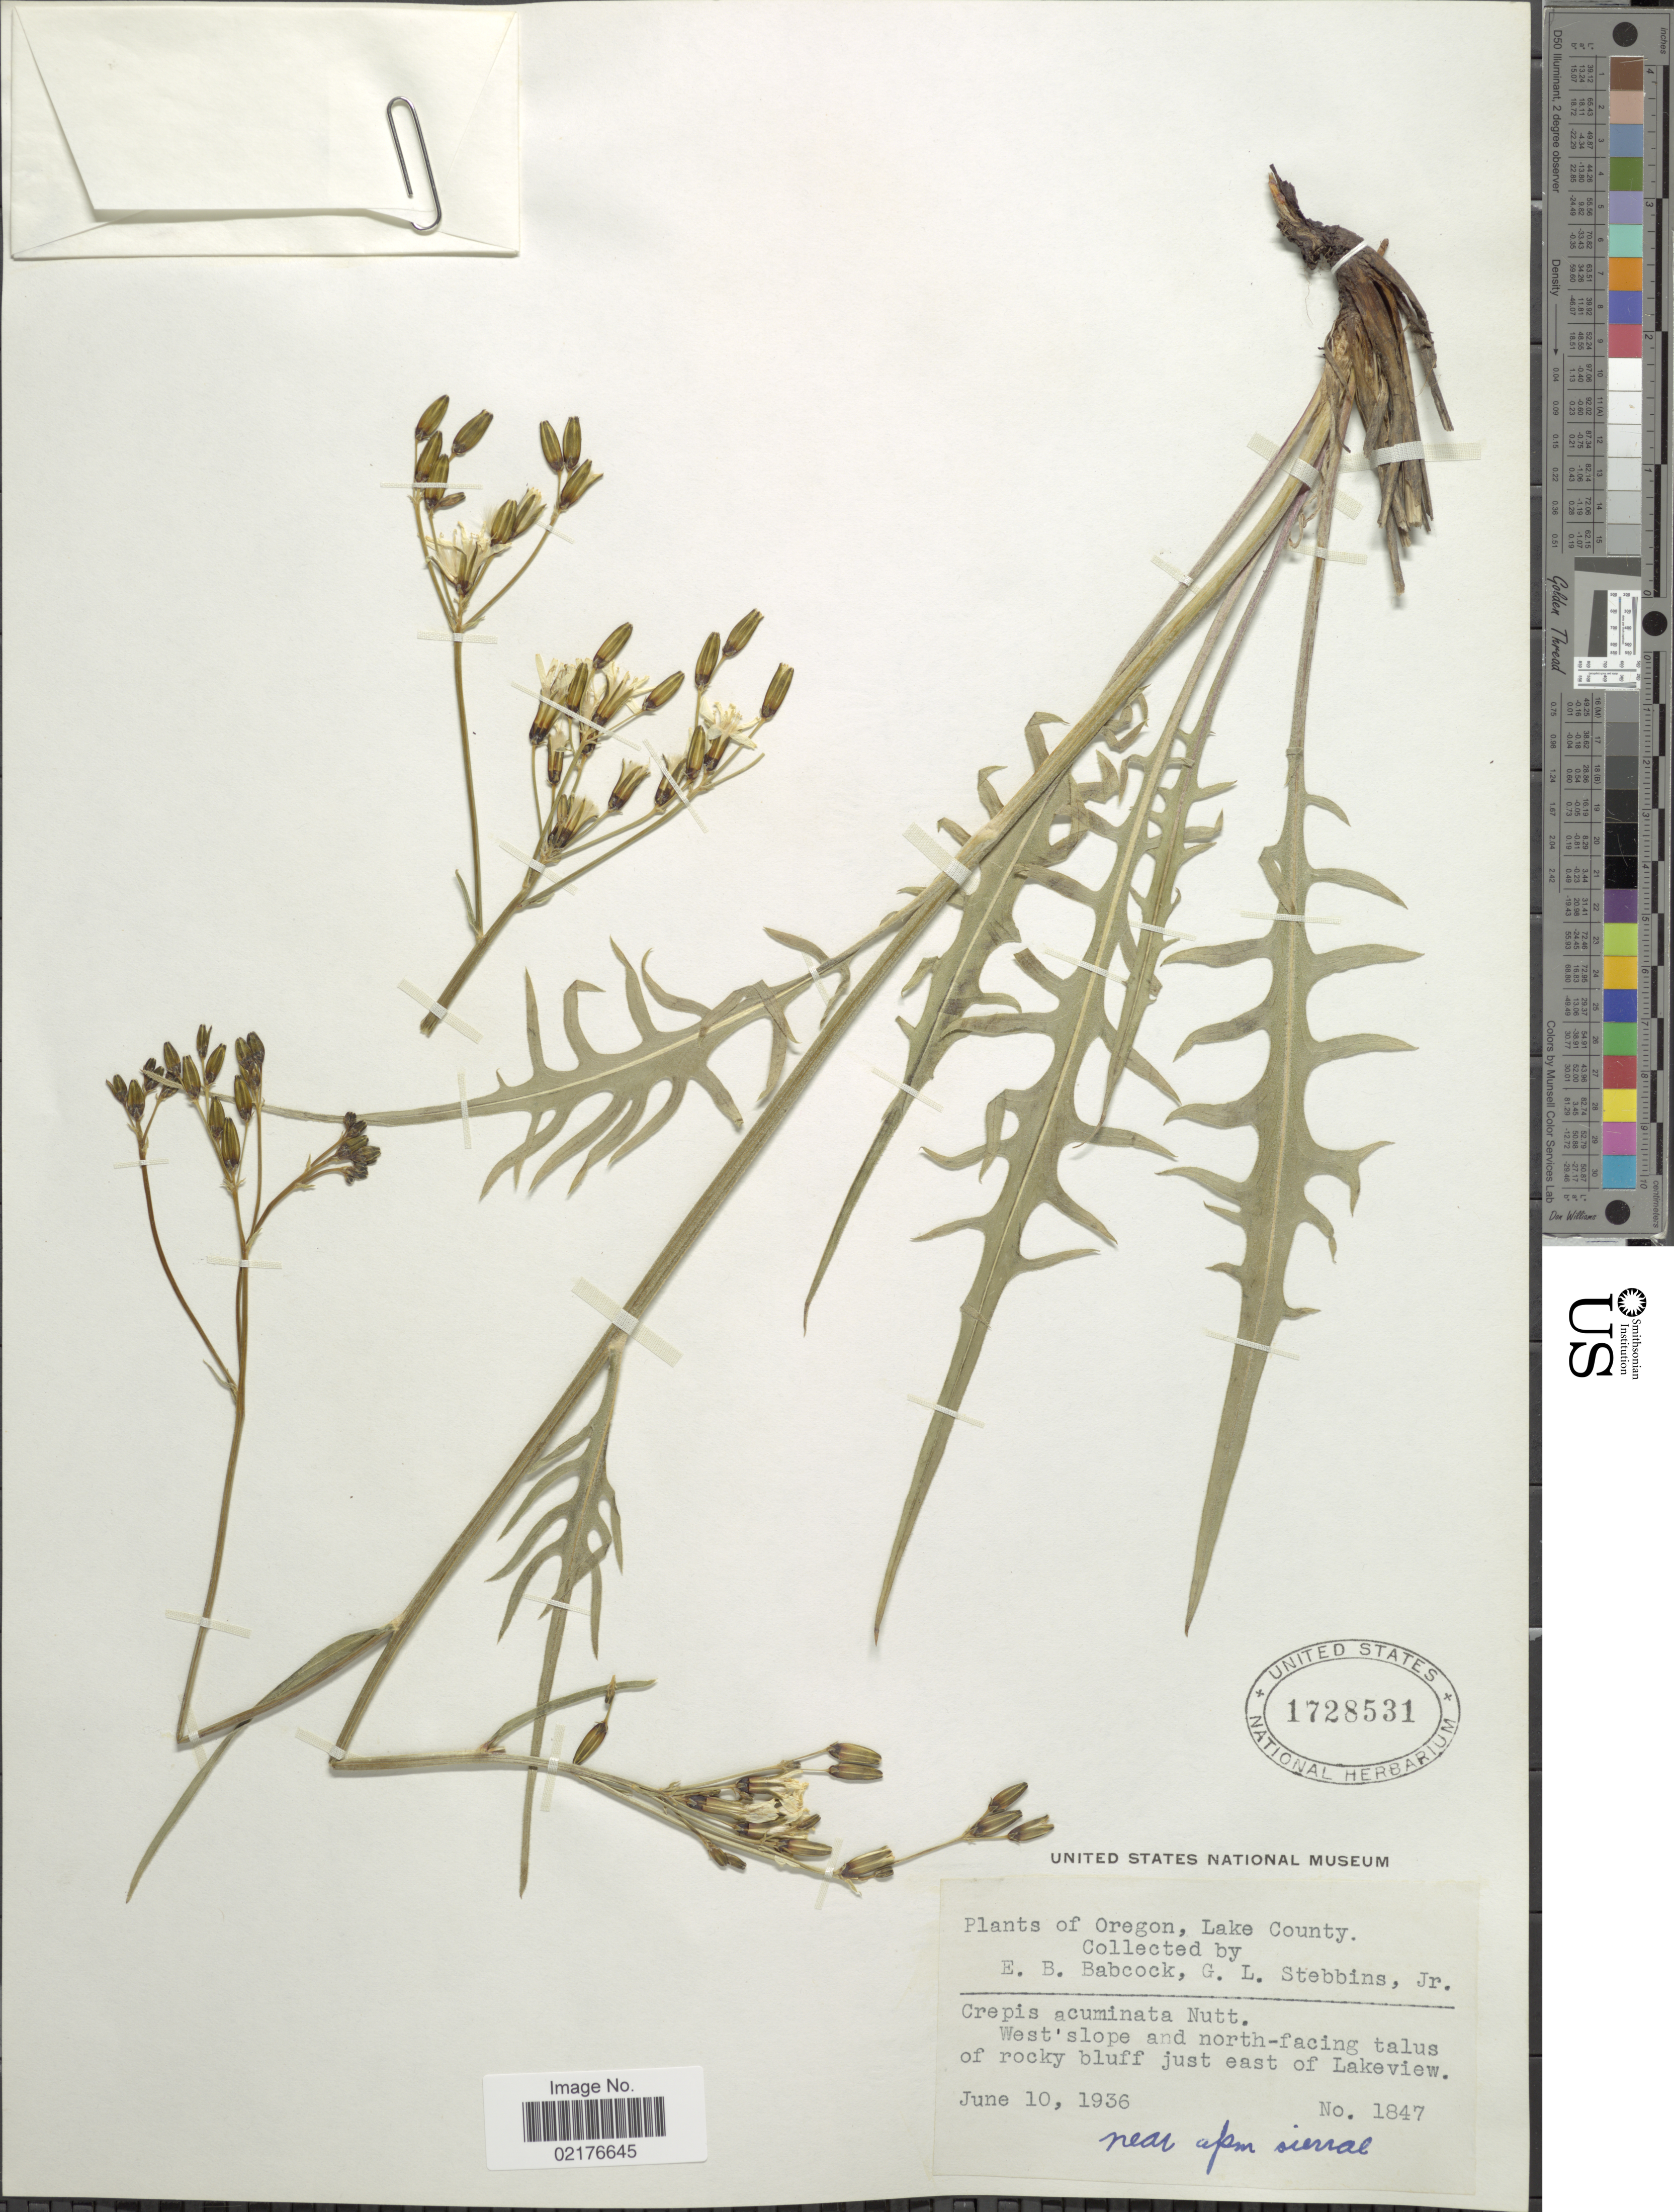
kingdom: Plantae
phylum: Tracheophyta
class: Magnoliopsida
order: Asterales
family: Asteraceae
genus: Crepis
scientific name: Crepis acuminata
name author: Nutt.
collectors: E. B. Babcock & G. L. Stebbins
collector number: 1847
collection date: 1936-06-10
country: United States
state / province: Oregon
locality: Lake County, West slope and north-facing talus of rocky bluff just east of Lakeview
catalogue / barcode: US 1728531